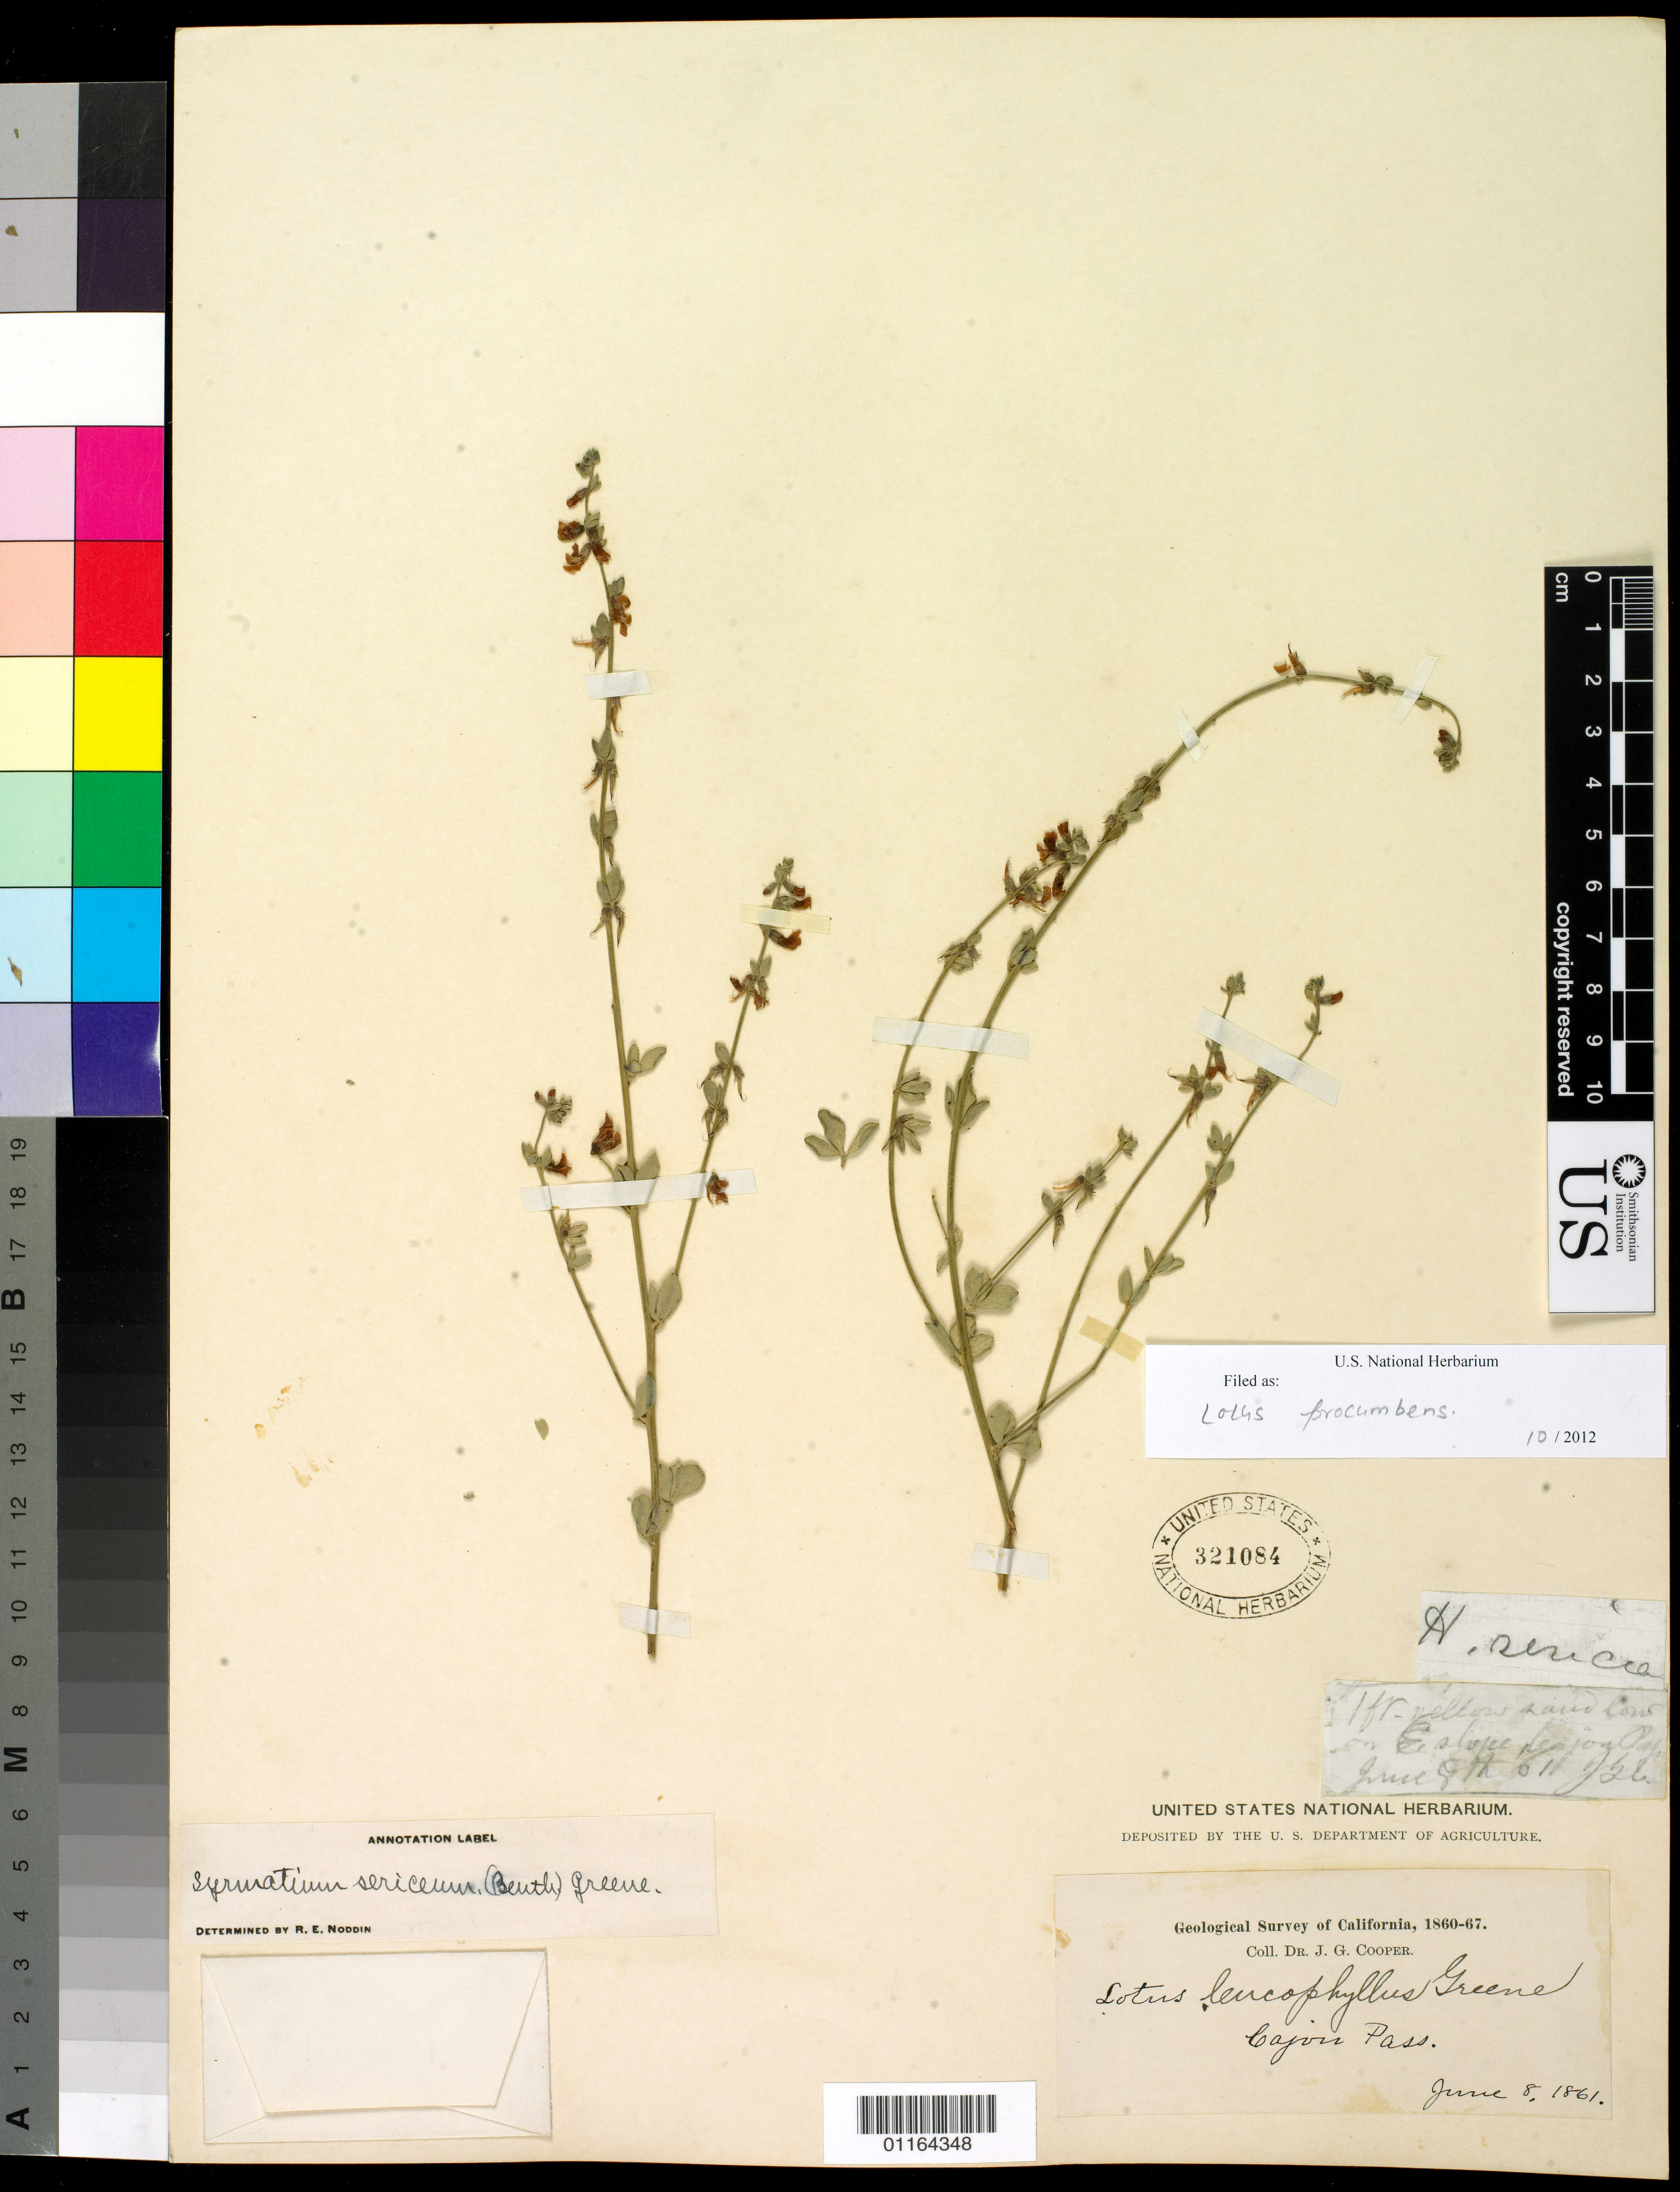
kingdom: Plantae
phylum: Tracheophyta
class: Magnoliopsida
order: Fabales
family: Fabaceae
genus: Syrmatium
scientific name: Syrmatium sericeum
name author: (Benth.) Greene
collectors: J. G. Cooper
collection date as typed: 08 Jun 1861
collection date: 1861-06-08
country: United States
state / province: California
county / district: San Bernardino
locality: Cajon Pass.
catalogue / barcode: US 321084